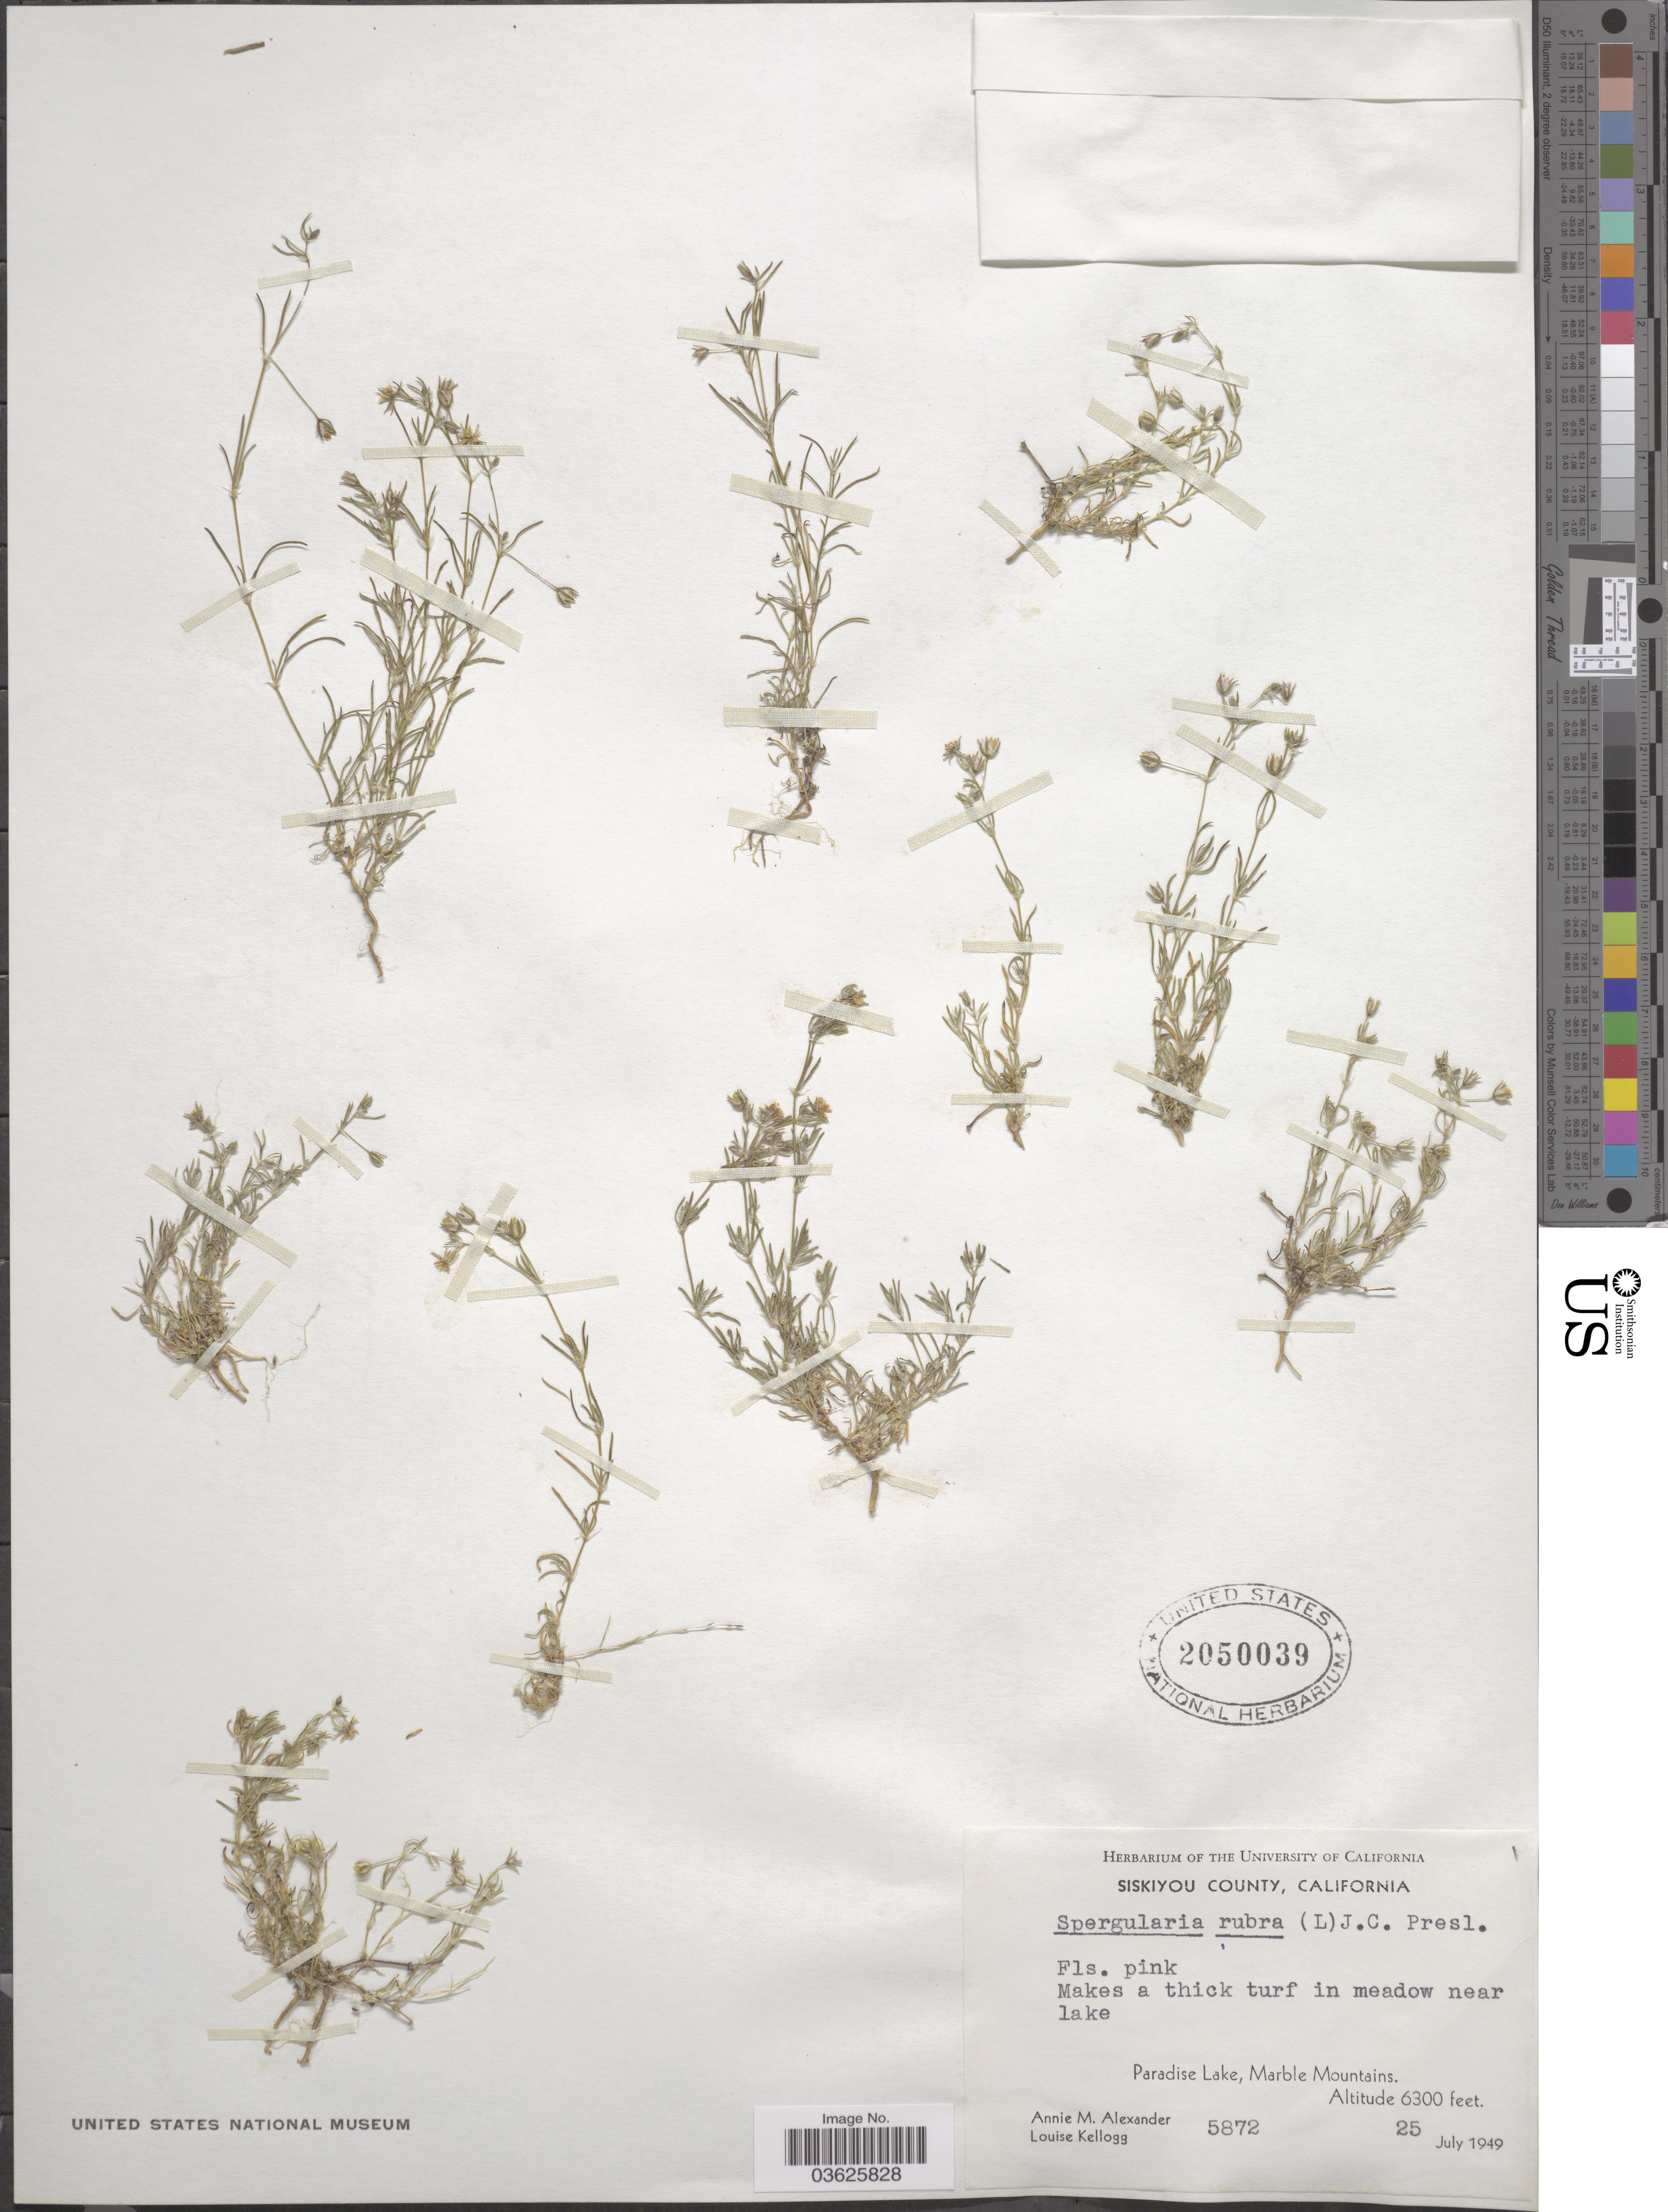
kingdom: Plantae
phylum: Tracheophyta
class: Magnoliopsida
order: Caryophyllales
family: Caryophyllaceae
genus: Spergularia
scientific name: Spergularia rubra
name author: (L.) J. Presl & C. Presl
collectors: A. M. Alexander & L. Kellogg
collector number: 5872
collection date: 1949-07-25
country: United States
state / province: California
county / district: Siskiyou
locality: Siskiyou County. Paradise Lake, Marble Mountains.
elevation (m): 1920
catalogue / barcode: US 2050039